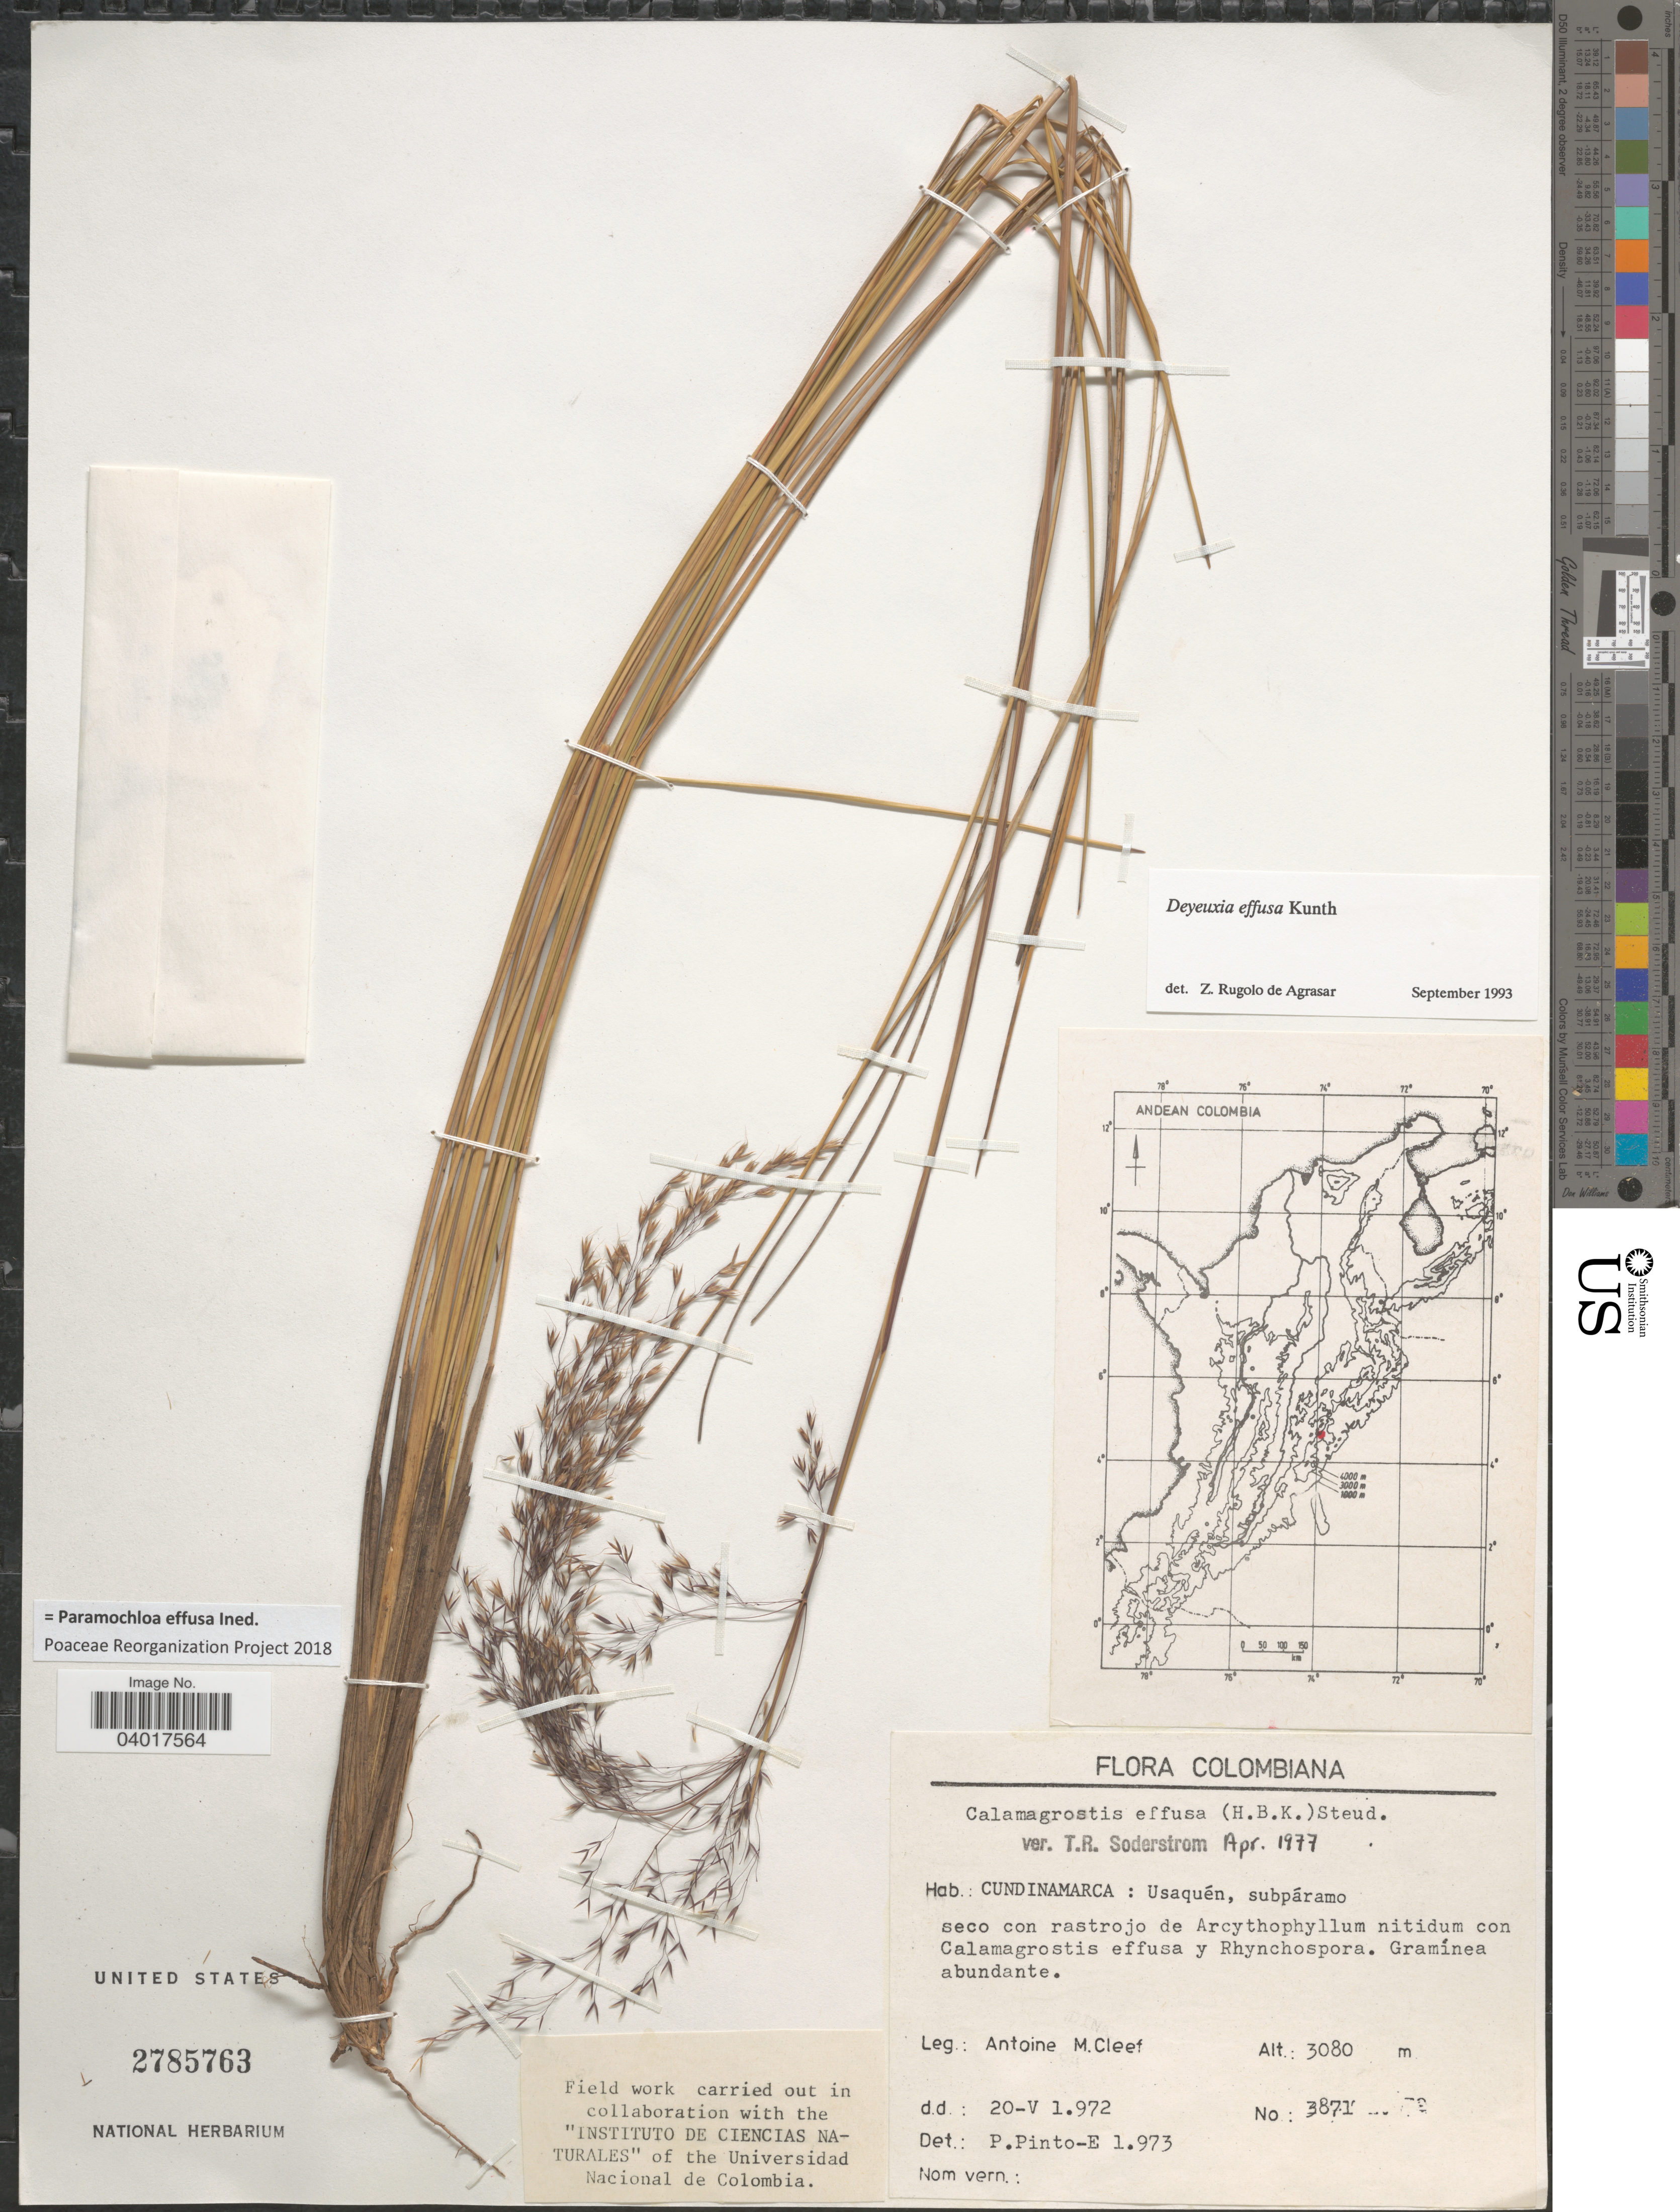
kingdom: Plantae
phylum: Tracheophyta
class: Liliopsida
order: Poales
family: Poaceae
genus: Paramochloa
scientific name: Paramochloa effusa ined.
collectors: A. M. Cleef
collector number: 3871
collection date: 1972-05-20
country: Colombia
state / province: Cundinamarca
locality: Usaquén.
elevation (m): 3080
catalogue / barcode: US 2785763